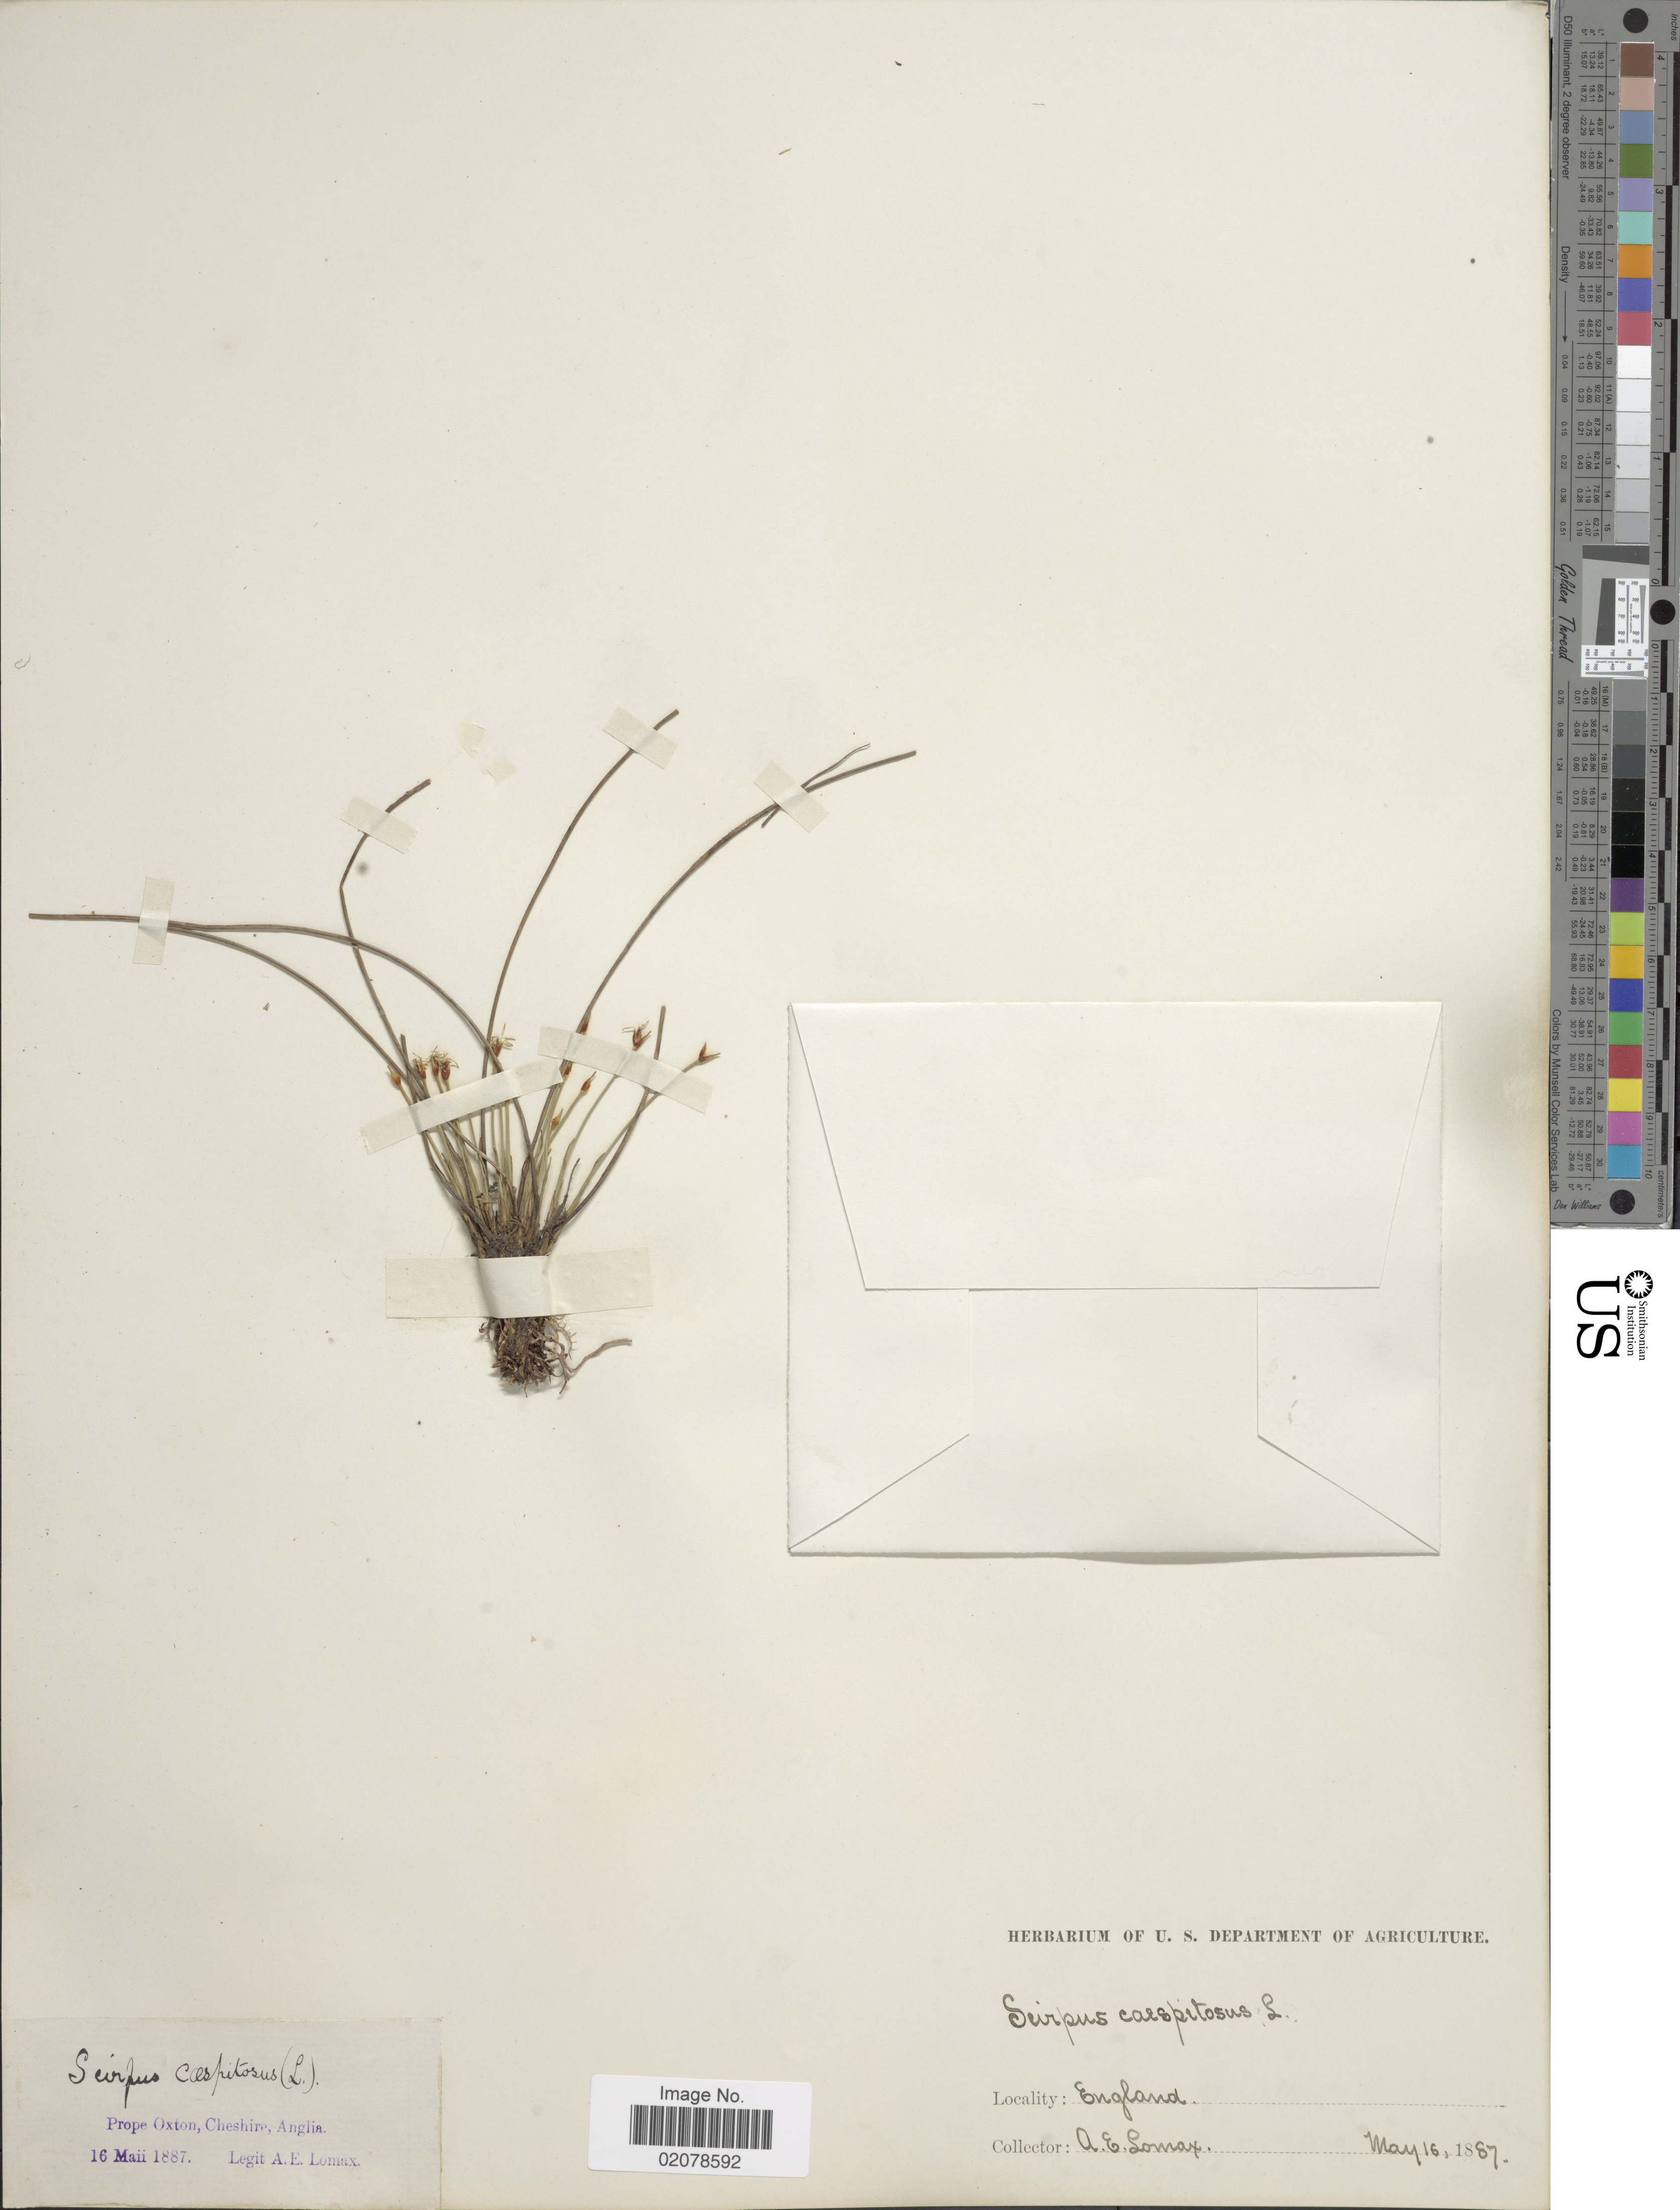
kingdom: Plantae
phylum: Tracheophyta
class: Liliopsida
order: Poales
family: Cyperaceae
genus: Trichophorum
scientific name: Trichophorum cespitosum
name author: (L.) Hartm.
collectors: A. Lomax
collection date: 1887-05-16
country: United Kingdom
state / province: England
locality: Oxton, Cheshire, Anglia